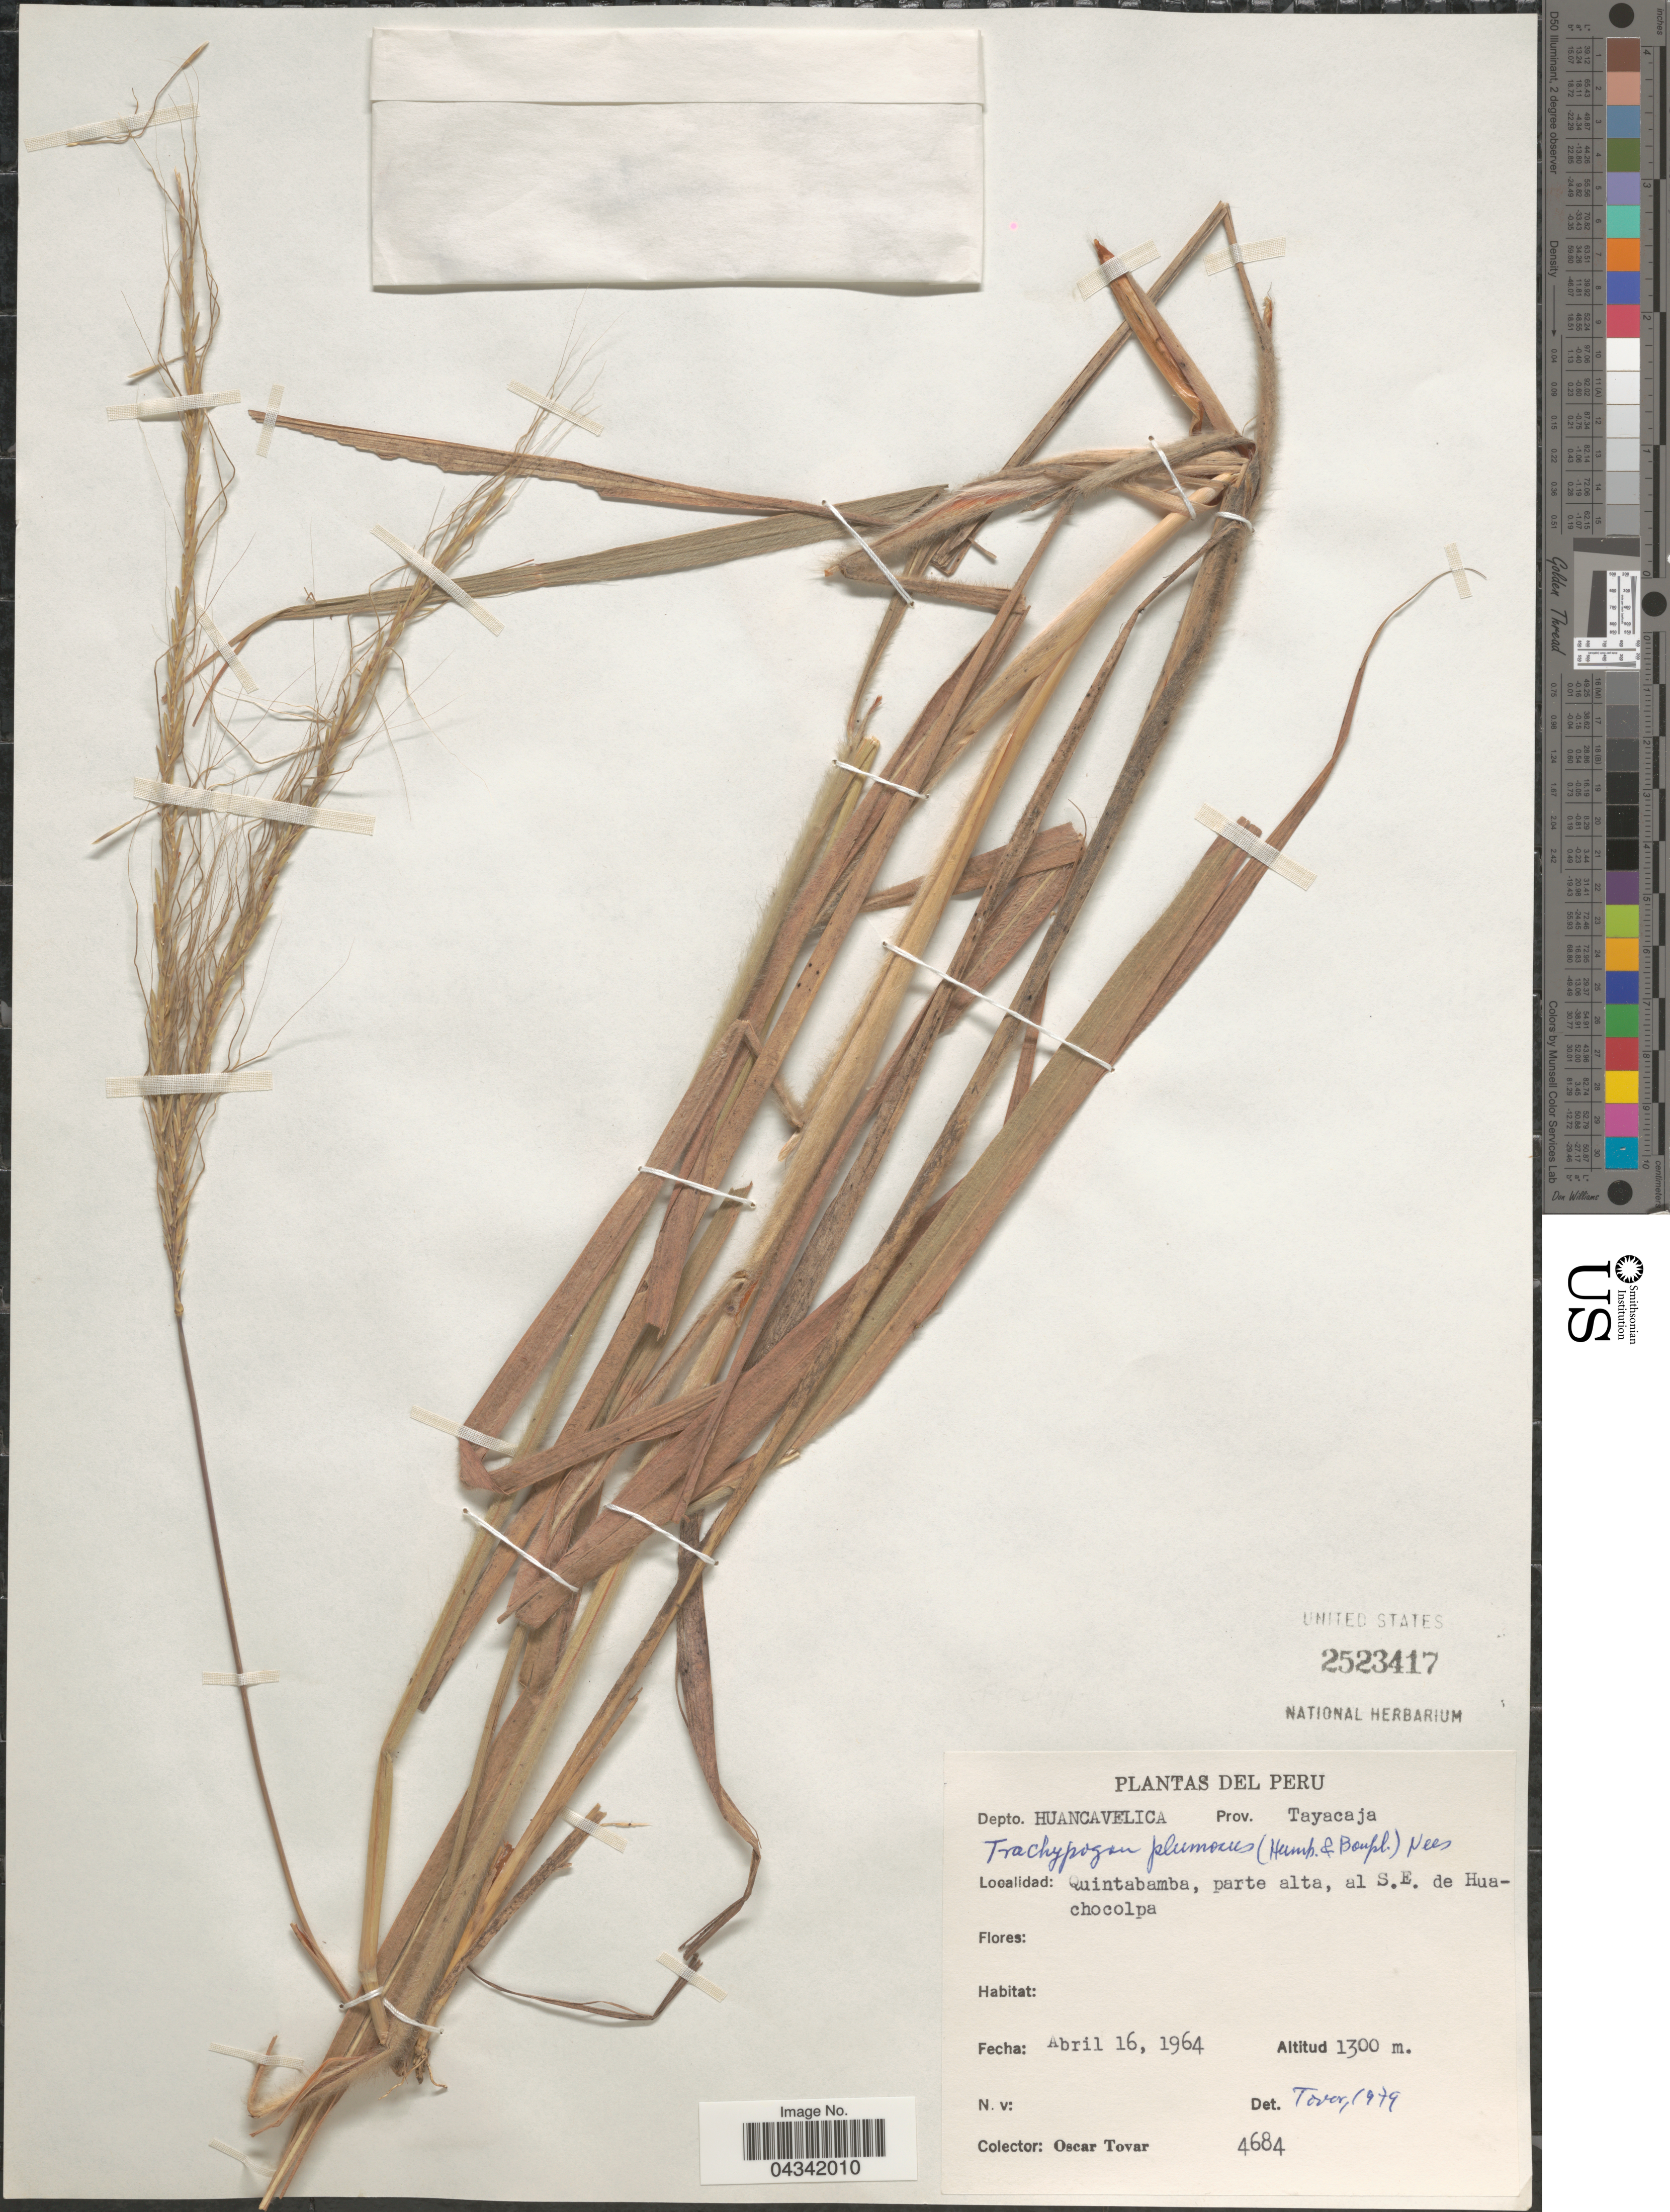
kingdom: Plantae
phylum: Tracheophyta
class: Liliopsida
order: Poales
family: Poaceae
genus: Trachypogon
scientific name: Trachypogon spicatus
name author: (L. f.) Kuntze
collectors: Ó. Tovar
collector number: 4684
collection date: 1964-04-16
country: Peru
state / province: Huancavelica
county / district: Tayacaja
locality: Depto. Huancavelica. Prov. Tayacaja. Quintabamba, parte alta, al S.E. de Huachocolpa.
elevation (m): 1300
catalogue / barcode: US 2523417